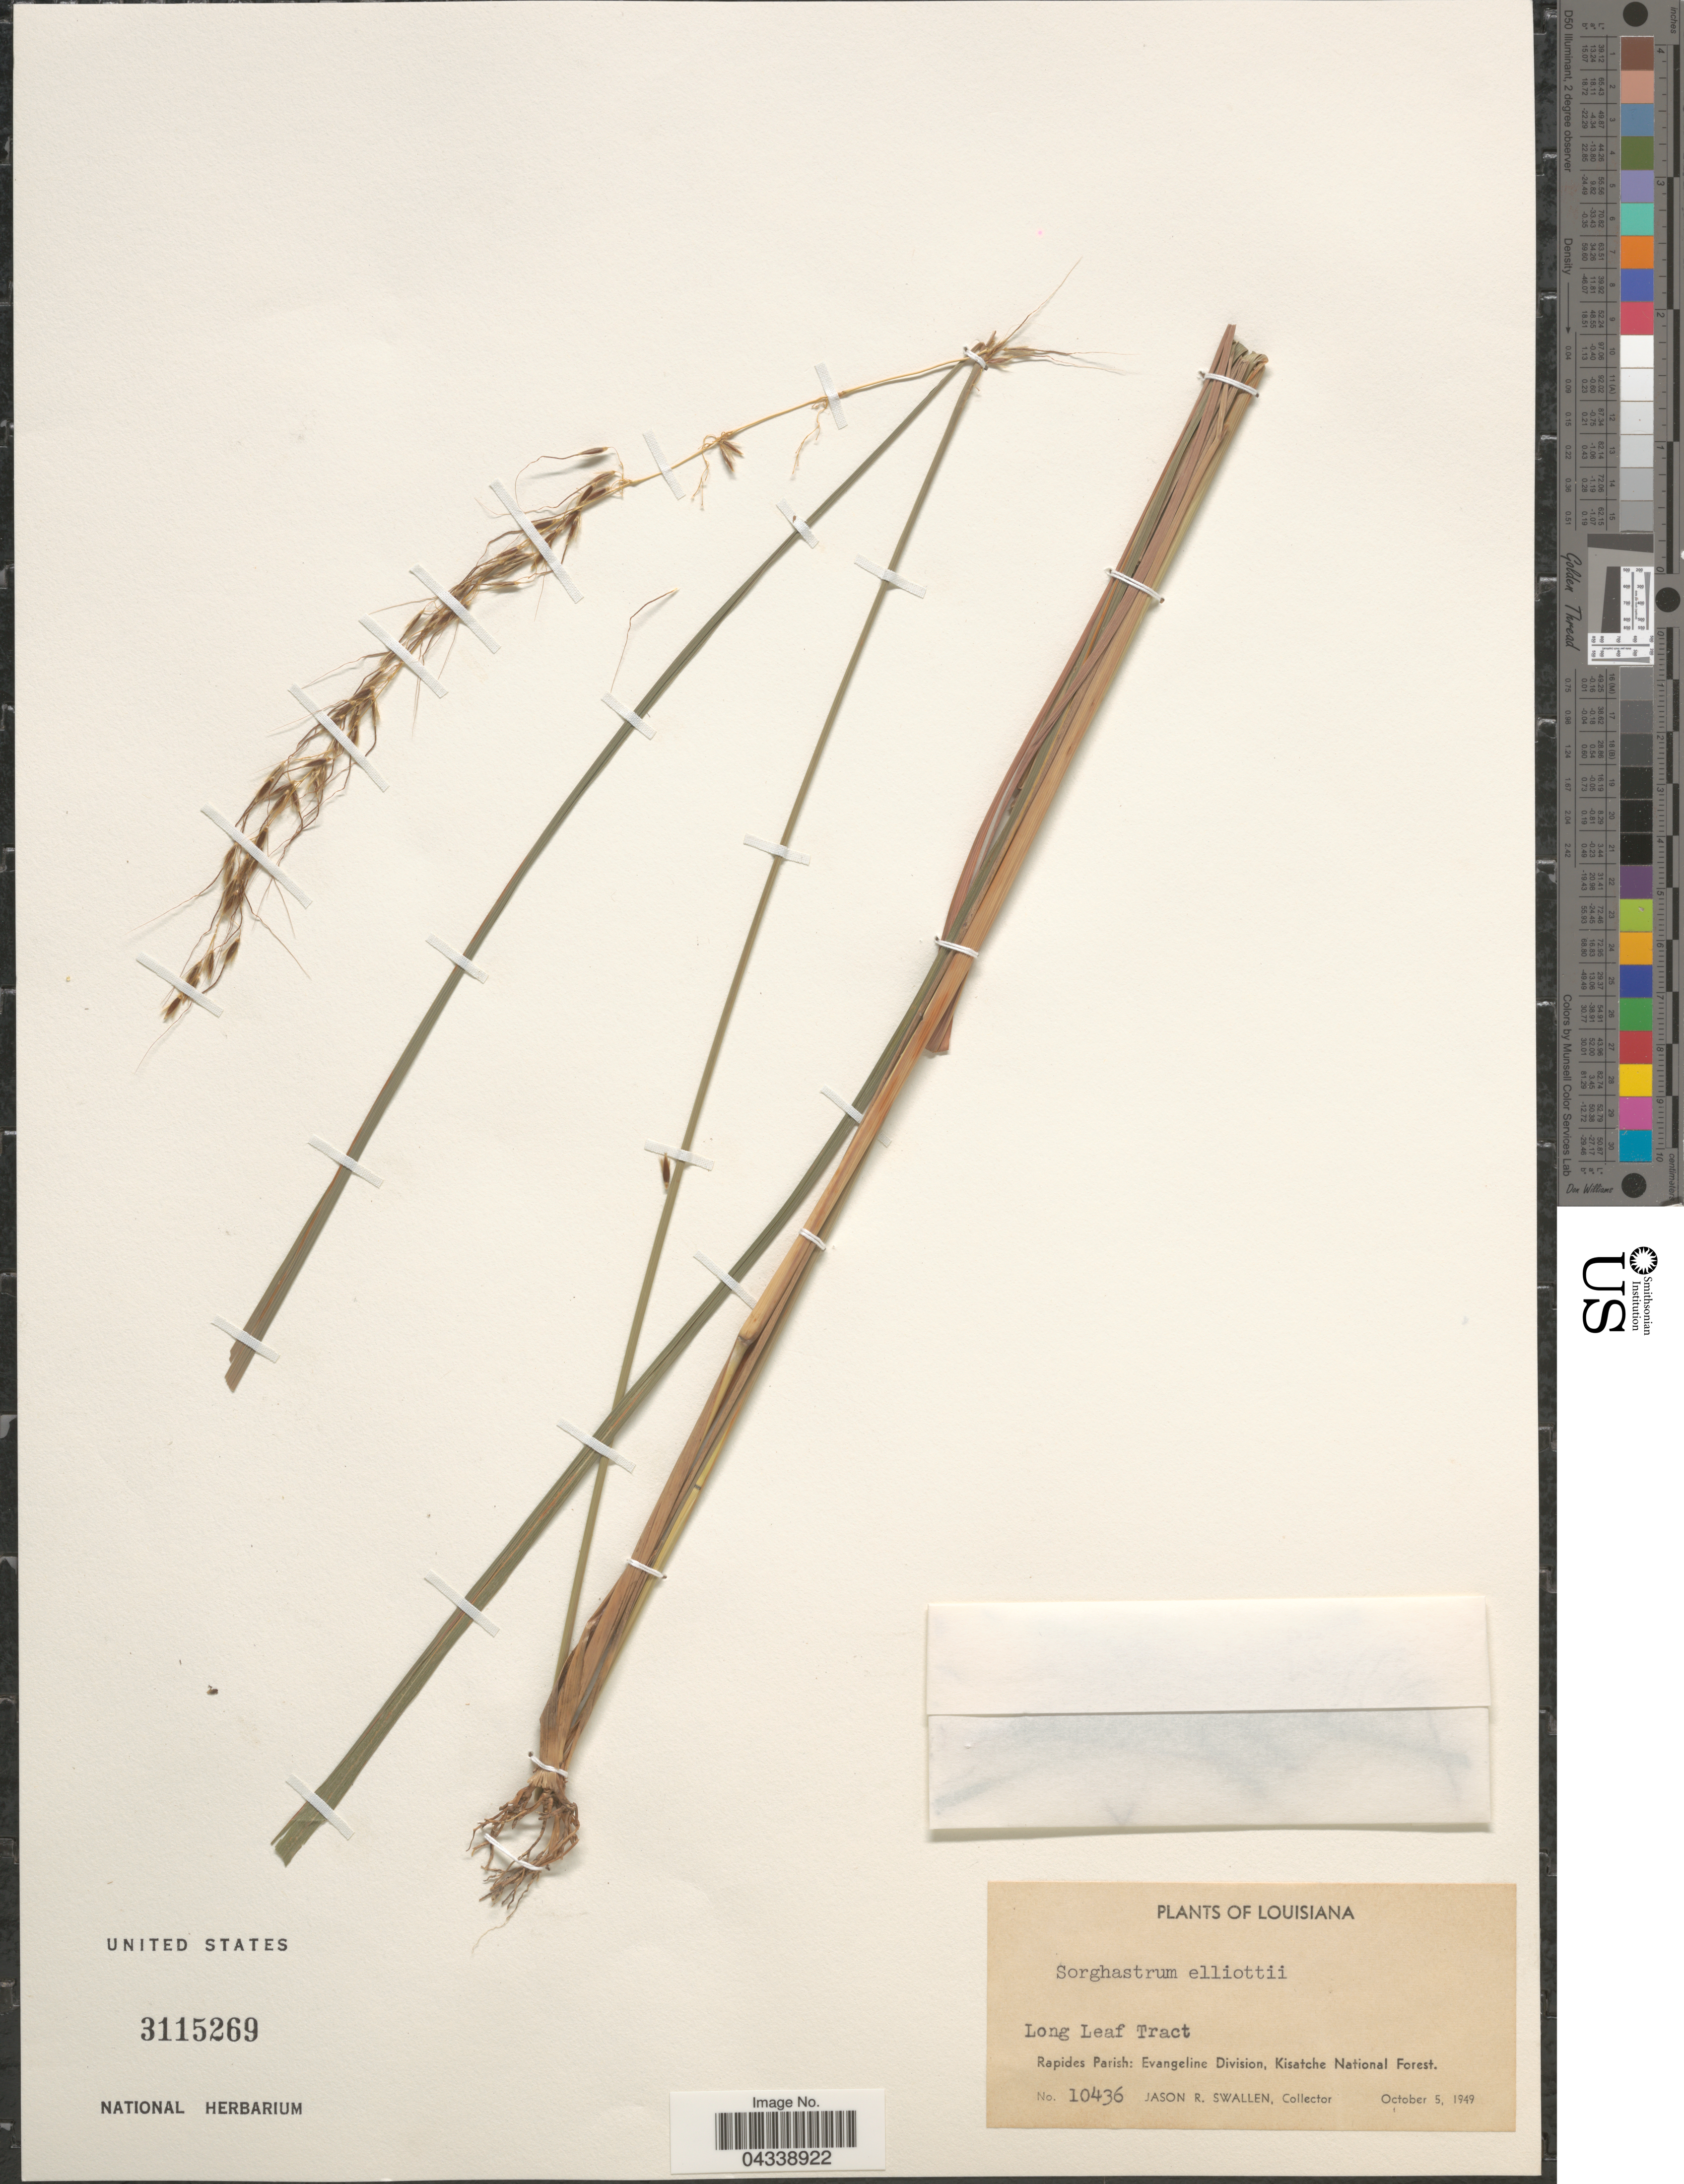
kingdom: Plantae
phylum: Tracheophyta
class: Liliopsida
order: Poales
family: Poaceae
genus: Sorghastrum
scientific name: Sorghastrum elliottii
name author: (C. Mohr) Nash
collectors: J. R. Swallen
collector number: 10436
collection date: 1949-10-05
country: United States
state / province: Louisiana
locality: Long Leaf Tract. Rapides Parish: Evangeline Division, Kisatche National Forest.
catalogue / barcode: US 3115269